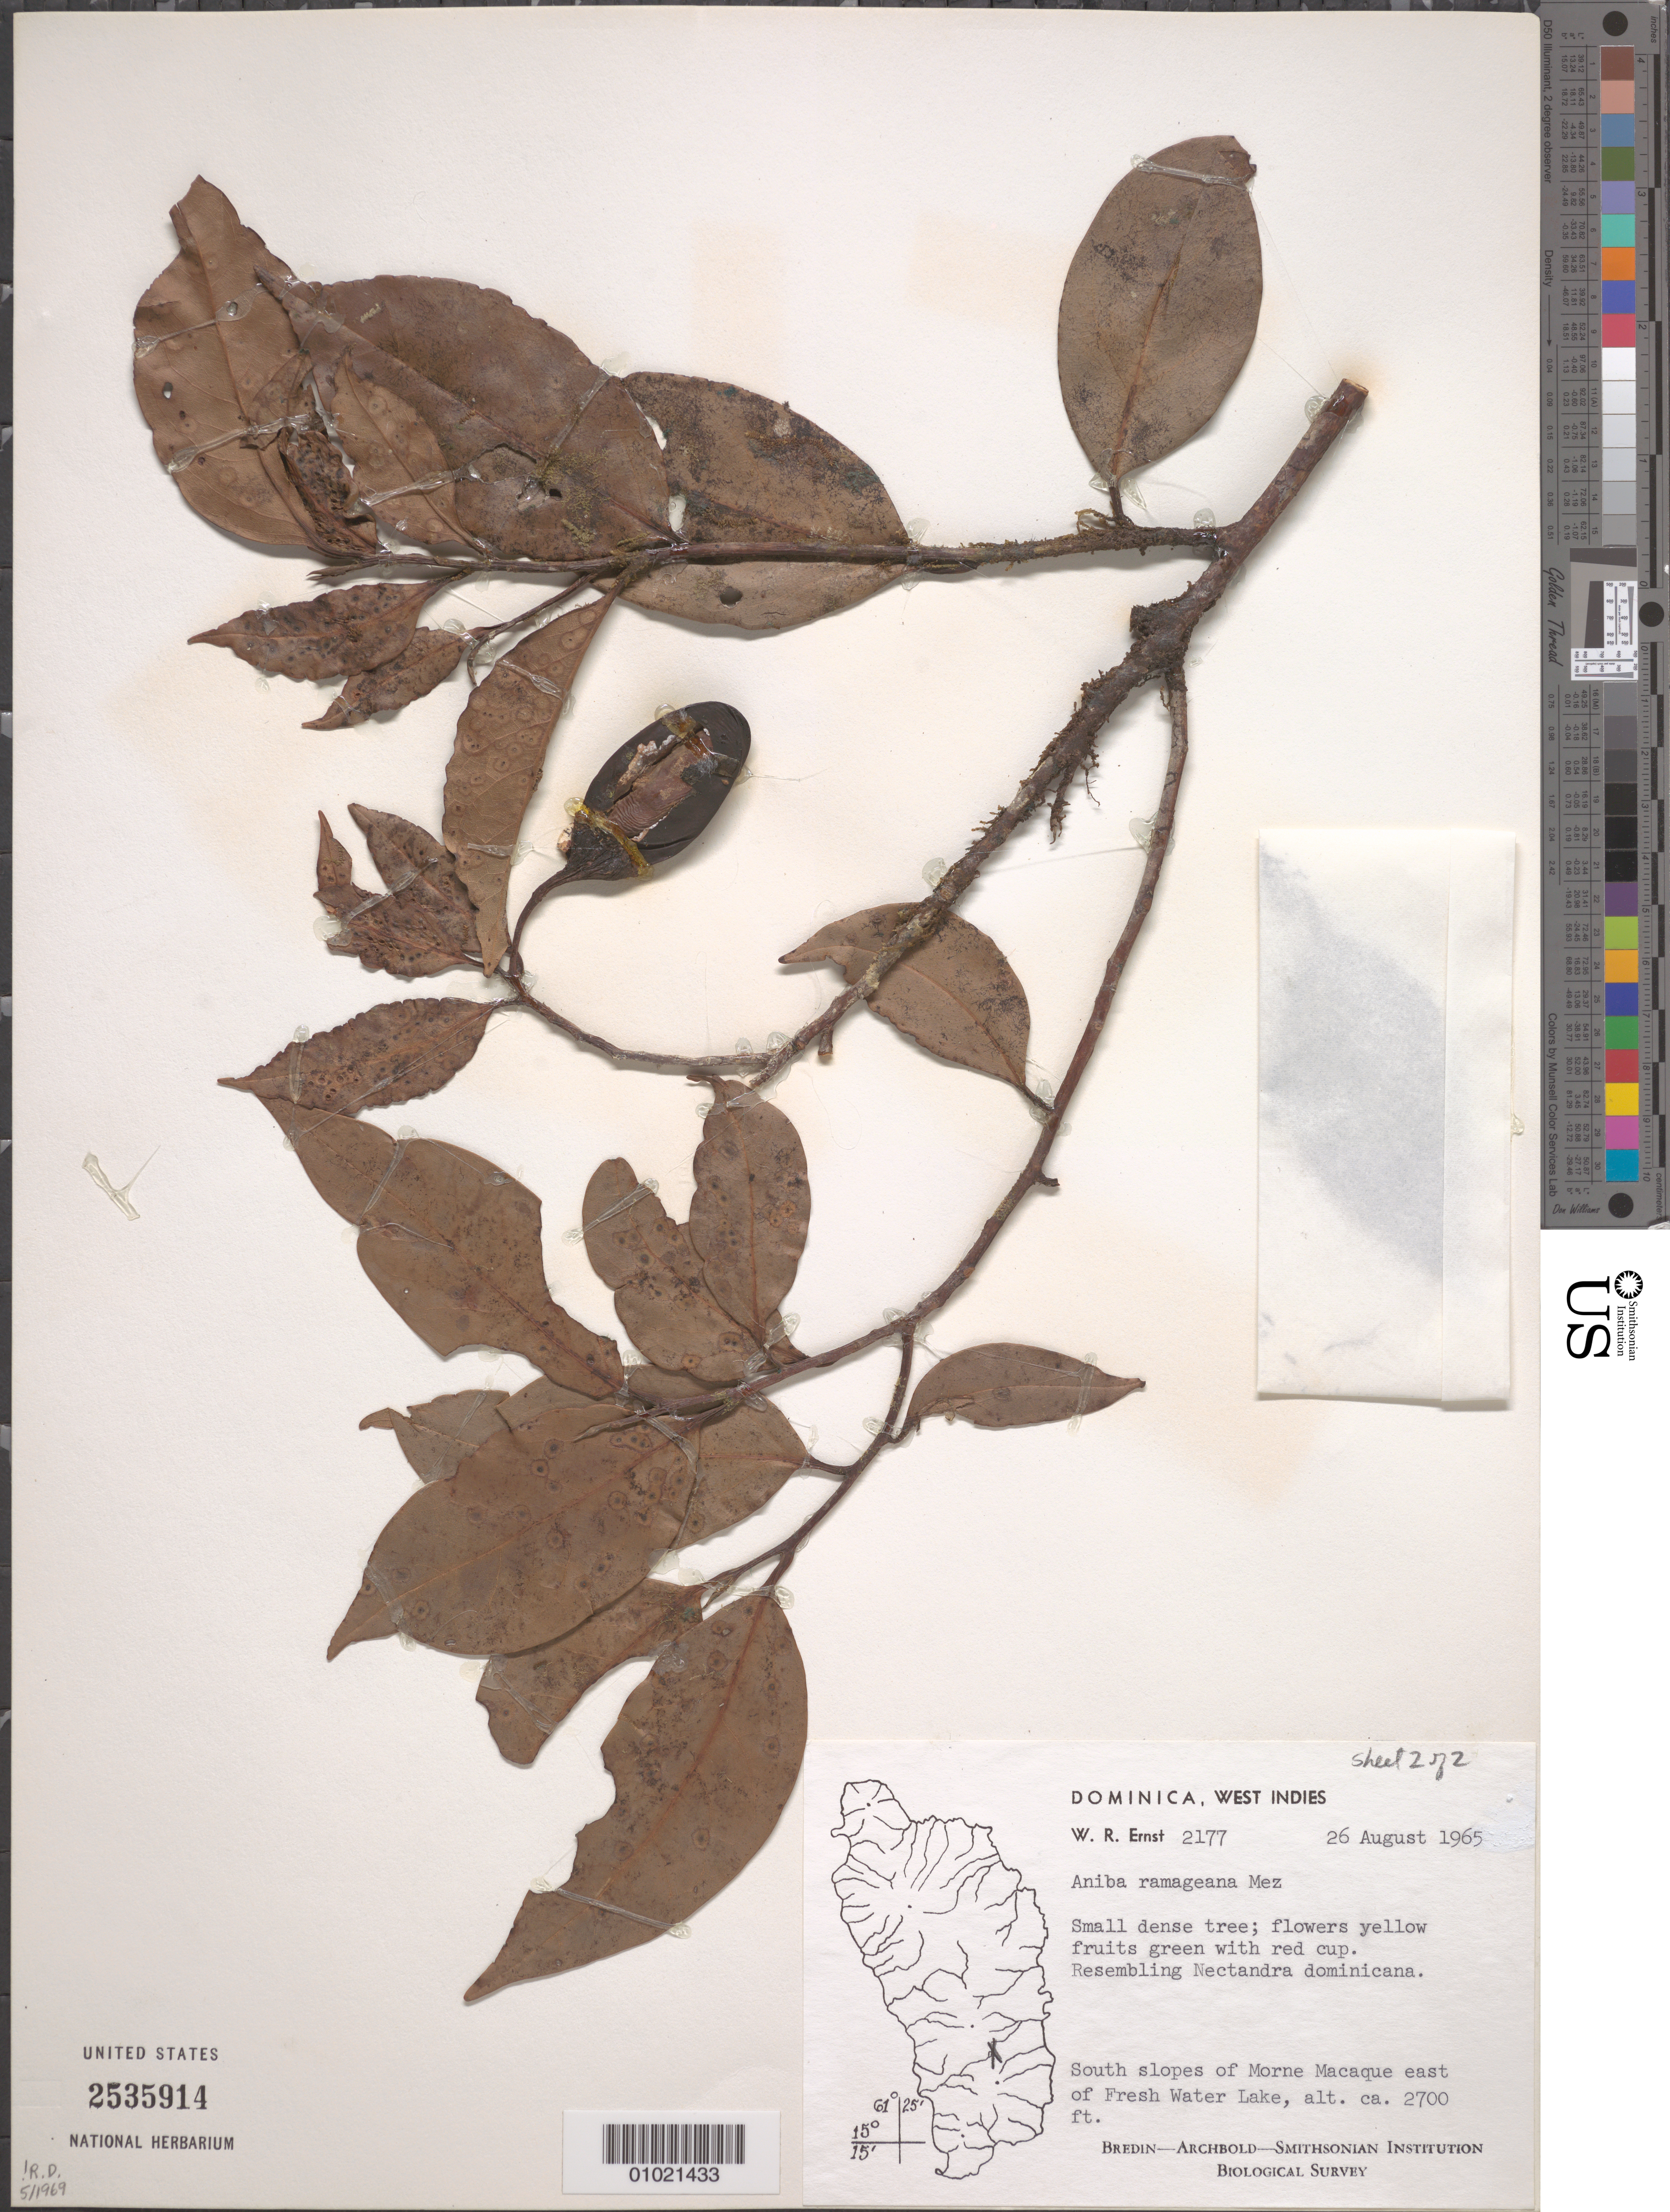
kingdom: Plantae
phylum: Tracheophyta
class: Magnoliopsida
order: Laurales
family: Lauraceae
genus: Aniba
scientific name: Aniba ramageana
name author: Mez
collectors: W. R. Ernst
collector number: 2177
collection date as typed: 26 Aug 1965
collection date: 1965-08-26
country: Dominica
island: Dominica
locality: South slopes of Morne Macaque east of Fresh Water lake.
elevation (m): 823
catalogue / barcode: US 2535914